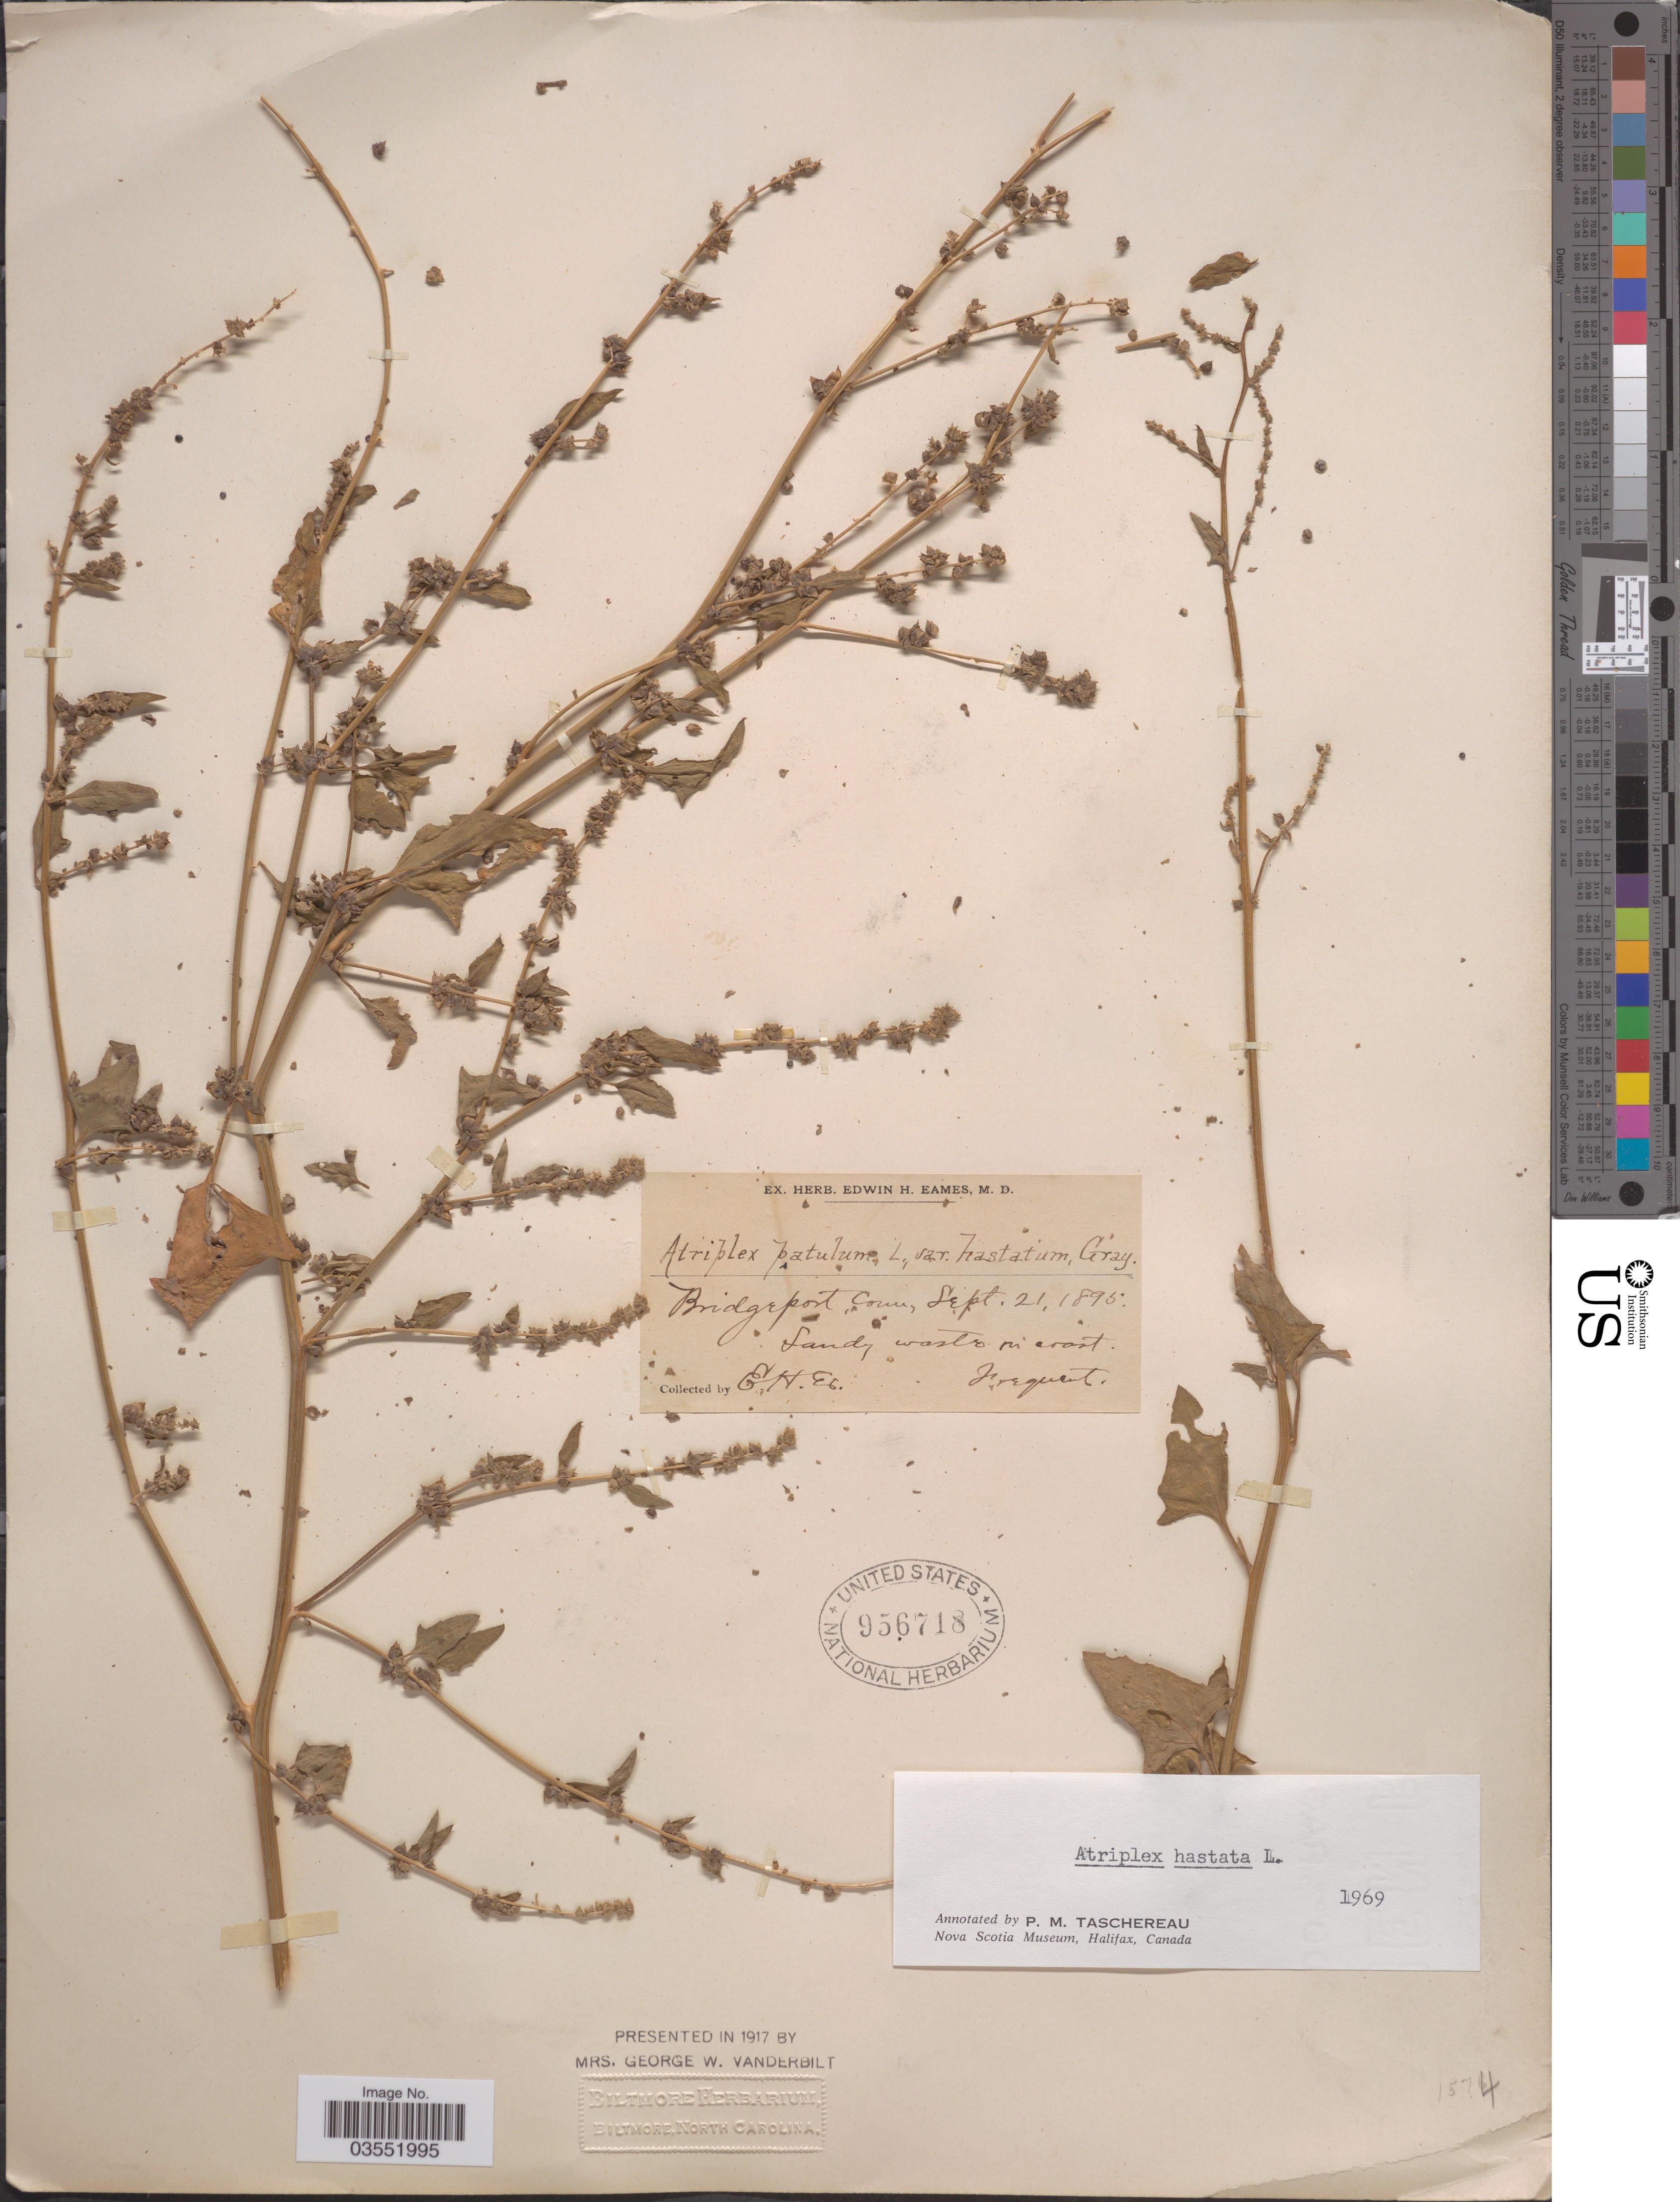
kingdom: Plantae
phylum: Tracheophyta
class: Magnoliopsida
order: Caryophyllales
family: Amaranthaceae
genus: Atriplex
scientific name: Atriplex hastata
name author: L.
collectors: E. H. Eames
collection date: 1895-09-21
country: United States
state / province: Connecticut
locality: Bridgeport.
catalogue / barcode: US 956718